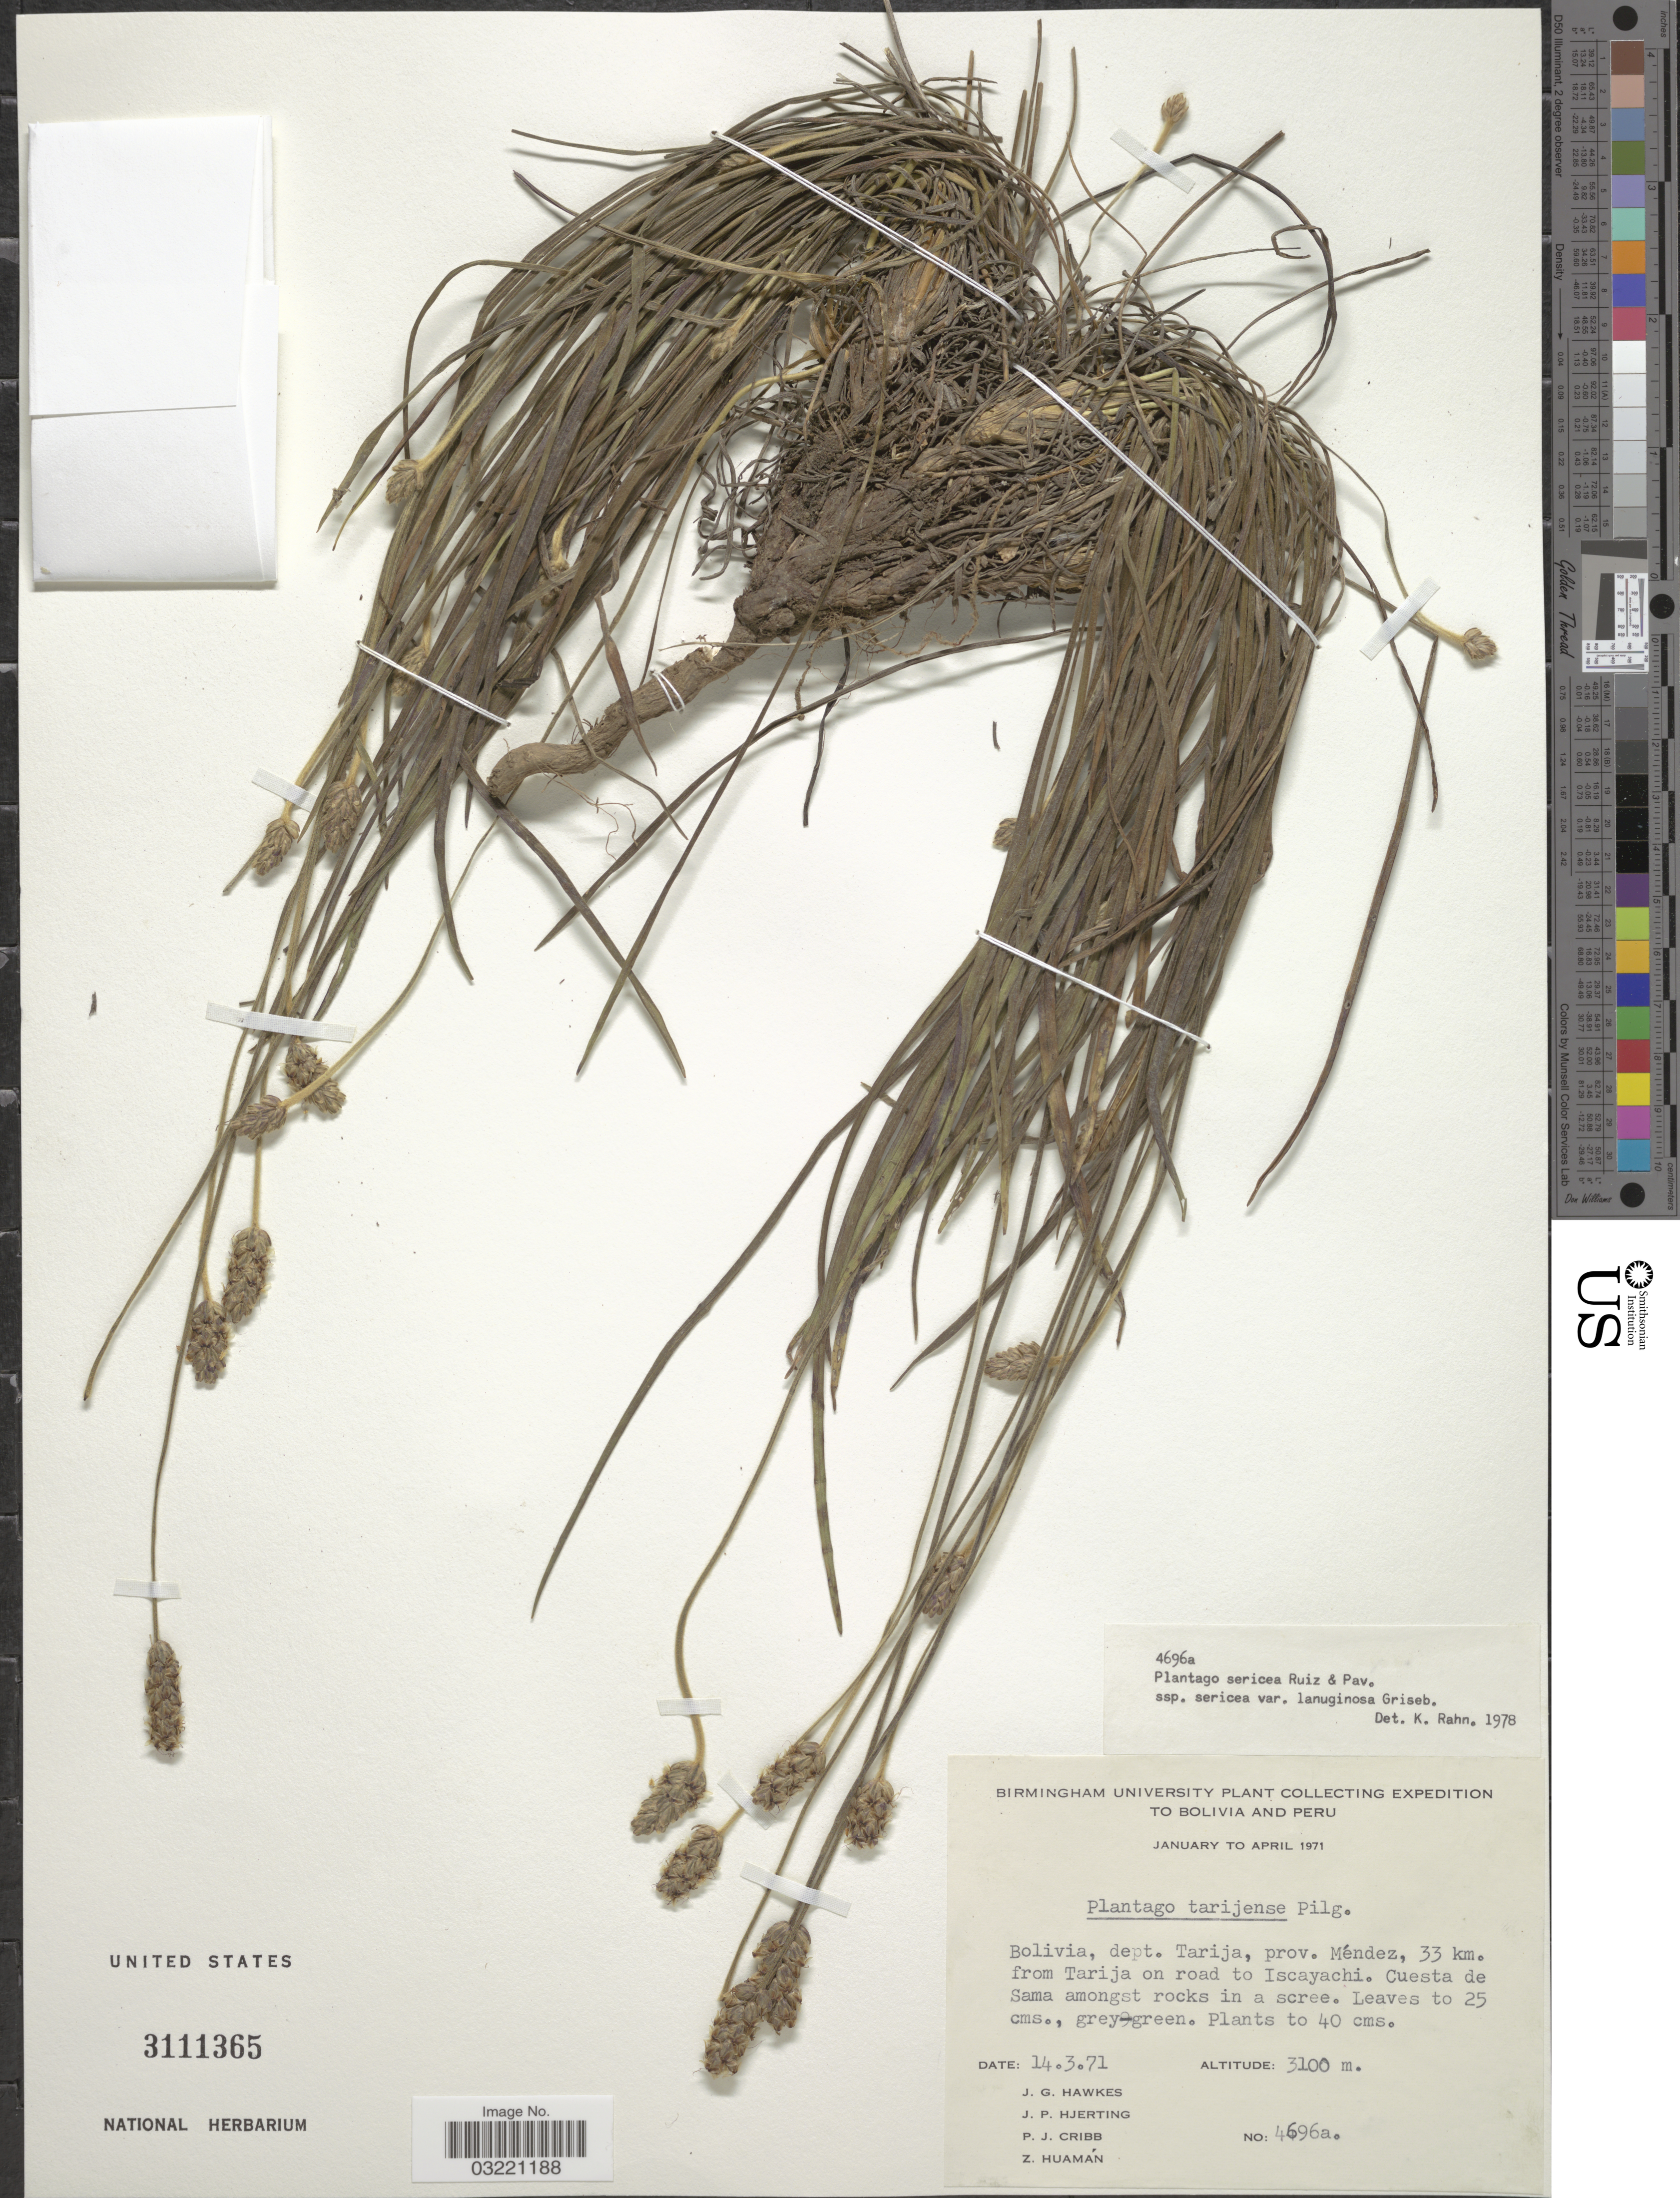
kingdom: Plantae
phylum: Tracheophyta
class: Magnoliopsida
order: Lamiales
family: Plantaginaceae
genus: Plantago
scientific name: Plantago sericea var. lanuginosa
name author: Griseb.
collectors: J. Hawkes, J. P. Hjerting, P. Cribb & Z. Huamán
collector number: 4696a.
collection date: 1971-03-14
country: Bolivia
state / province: Tarija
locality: Dept. Tarija, prov. Méndez, 33 km. from Tarija on road to Iscayachi. Cuesta de Sama amongst rocks in a scree.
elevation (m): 3100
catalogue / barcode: US 3111365